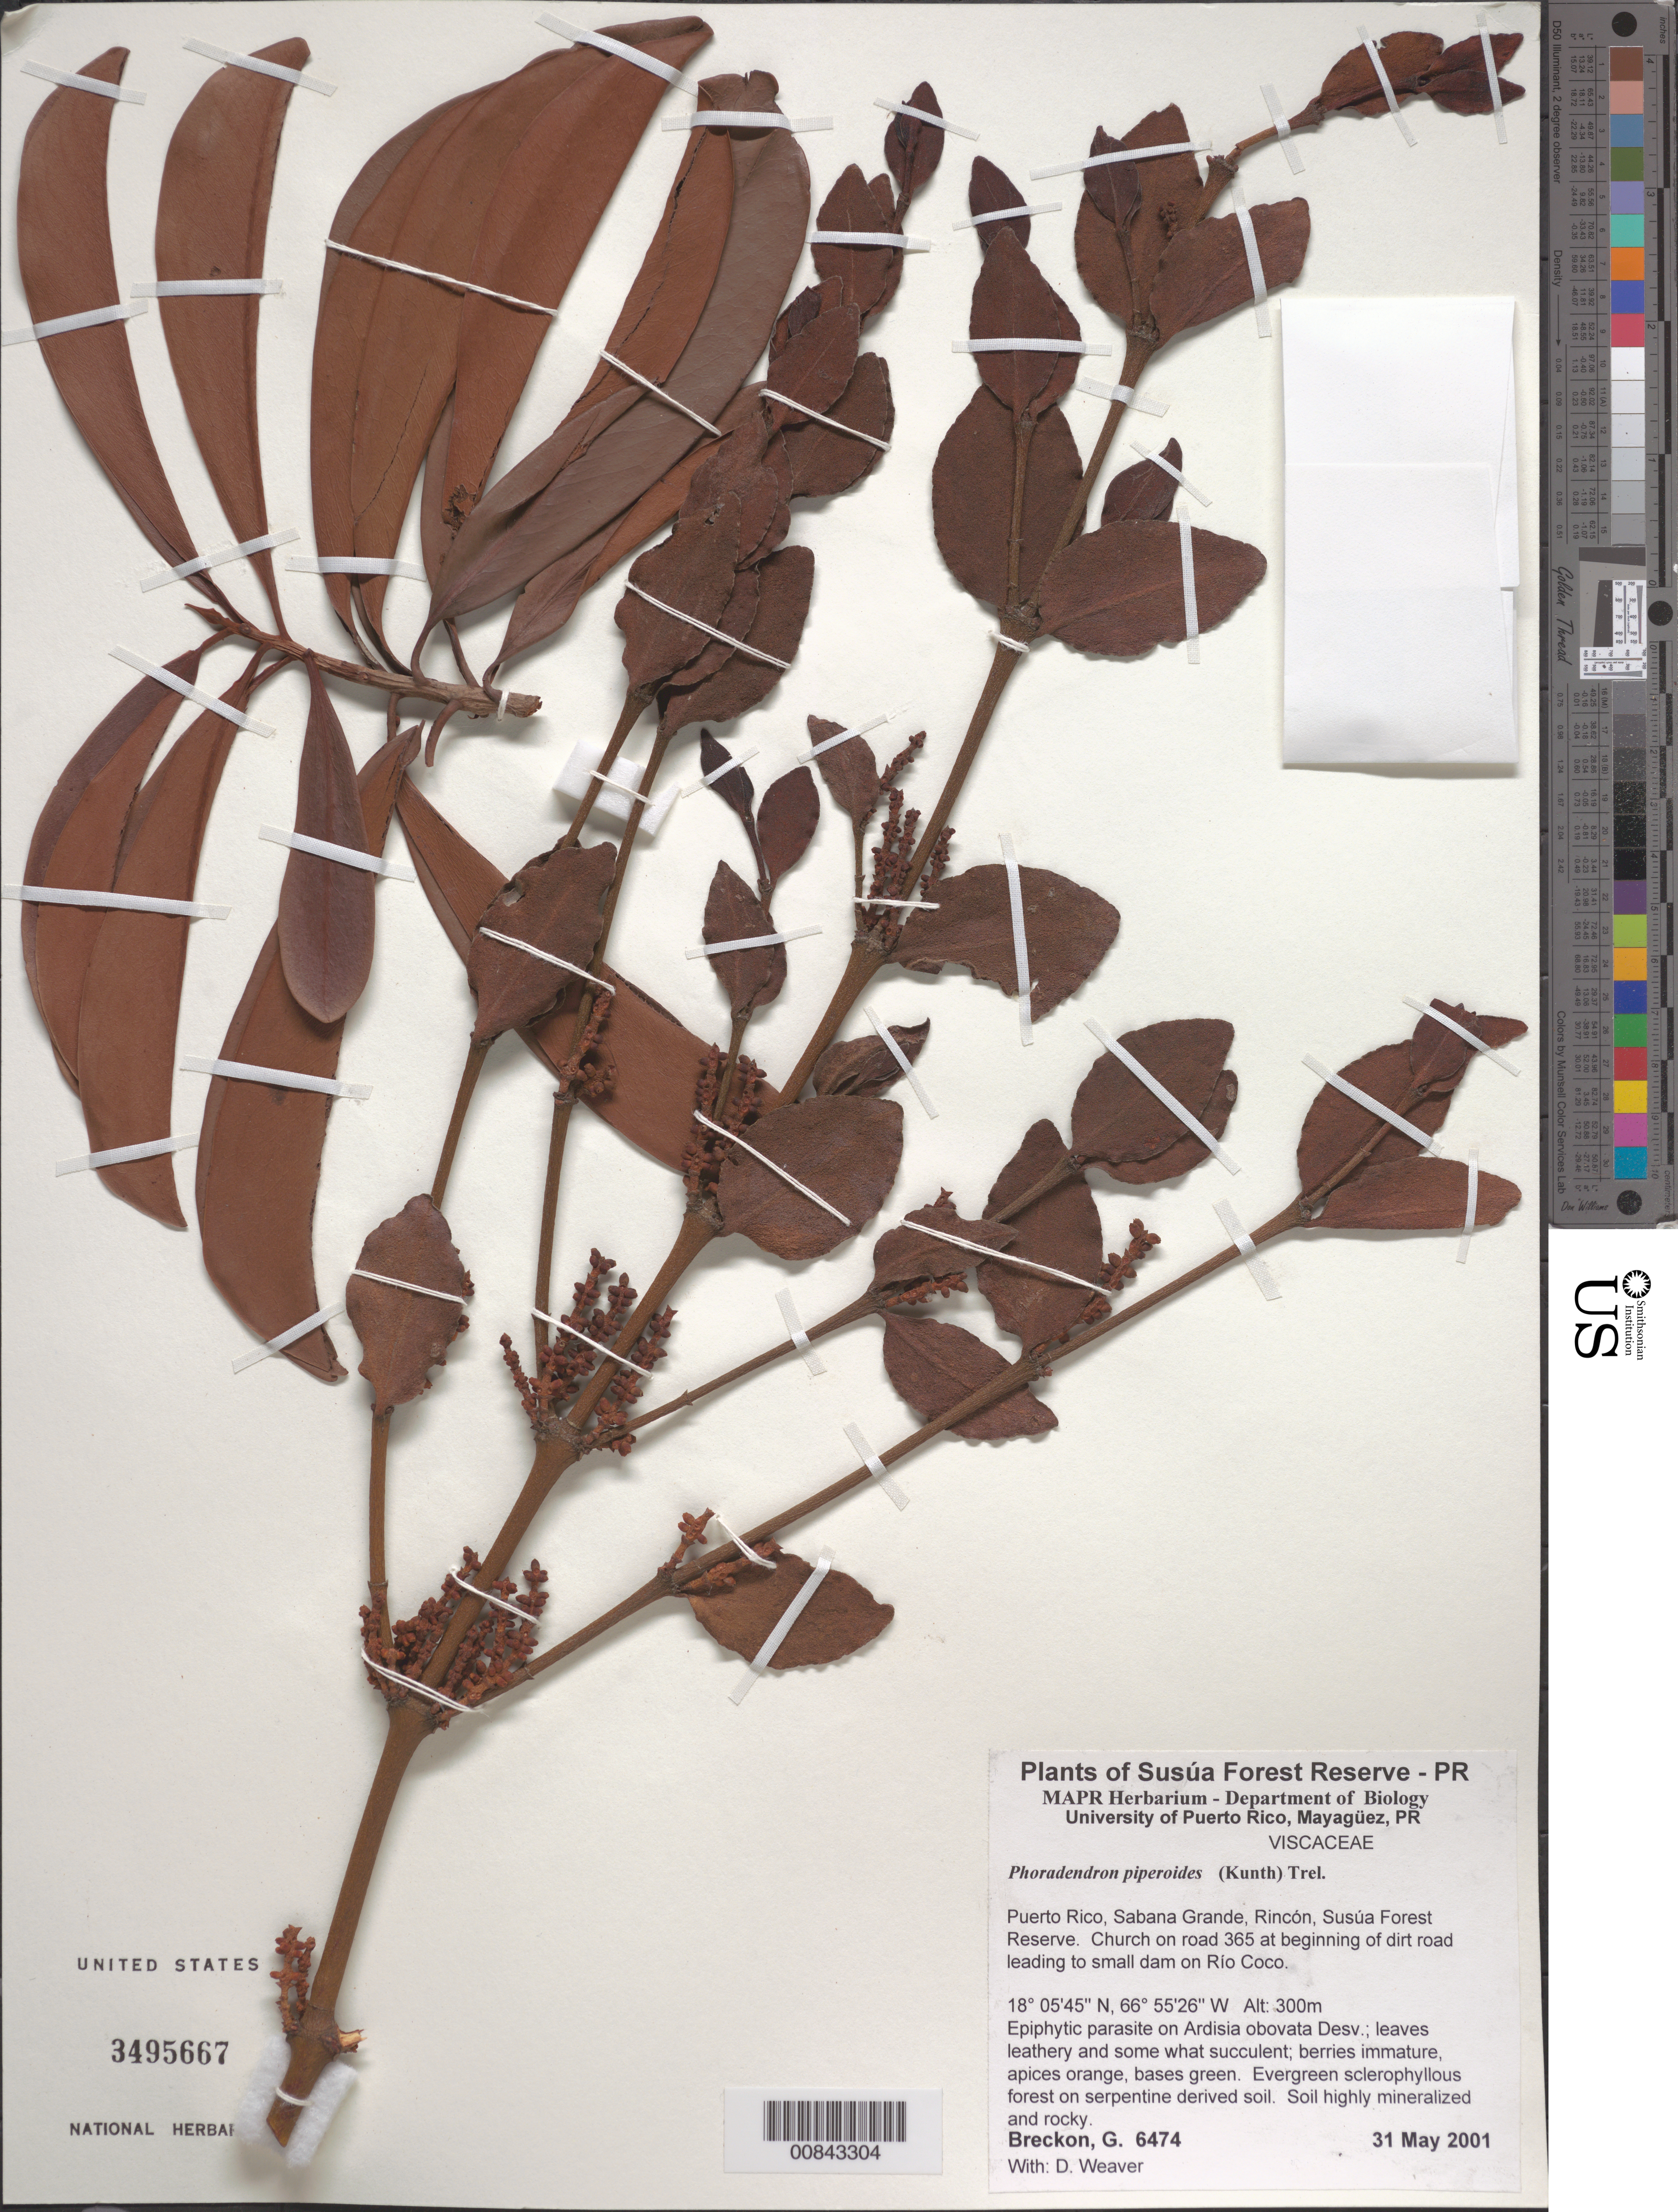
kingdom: Plantae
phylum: Tracheophyta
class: Magnoliopsida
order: Santalales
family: Viscaceae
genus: Phoradendron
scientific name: Phoradendron piperoides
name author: (Kunth) Trel.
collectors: G. Breckon & D. Weaver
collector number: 6474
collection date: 2001-05-31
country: Puerto Rico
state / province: Sabana Grande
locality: Rincón, Susúa Forest Reserve. Church on road 365 at beginning of dirt road leading to small dam on Río Coco.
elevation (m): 300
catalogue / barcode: US 3495667